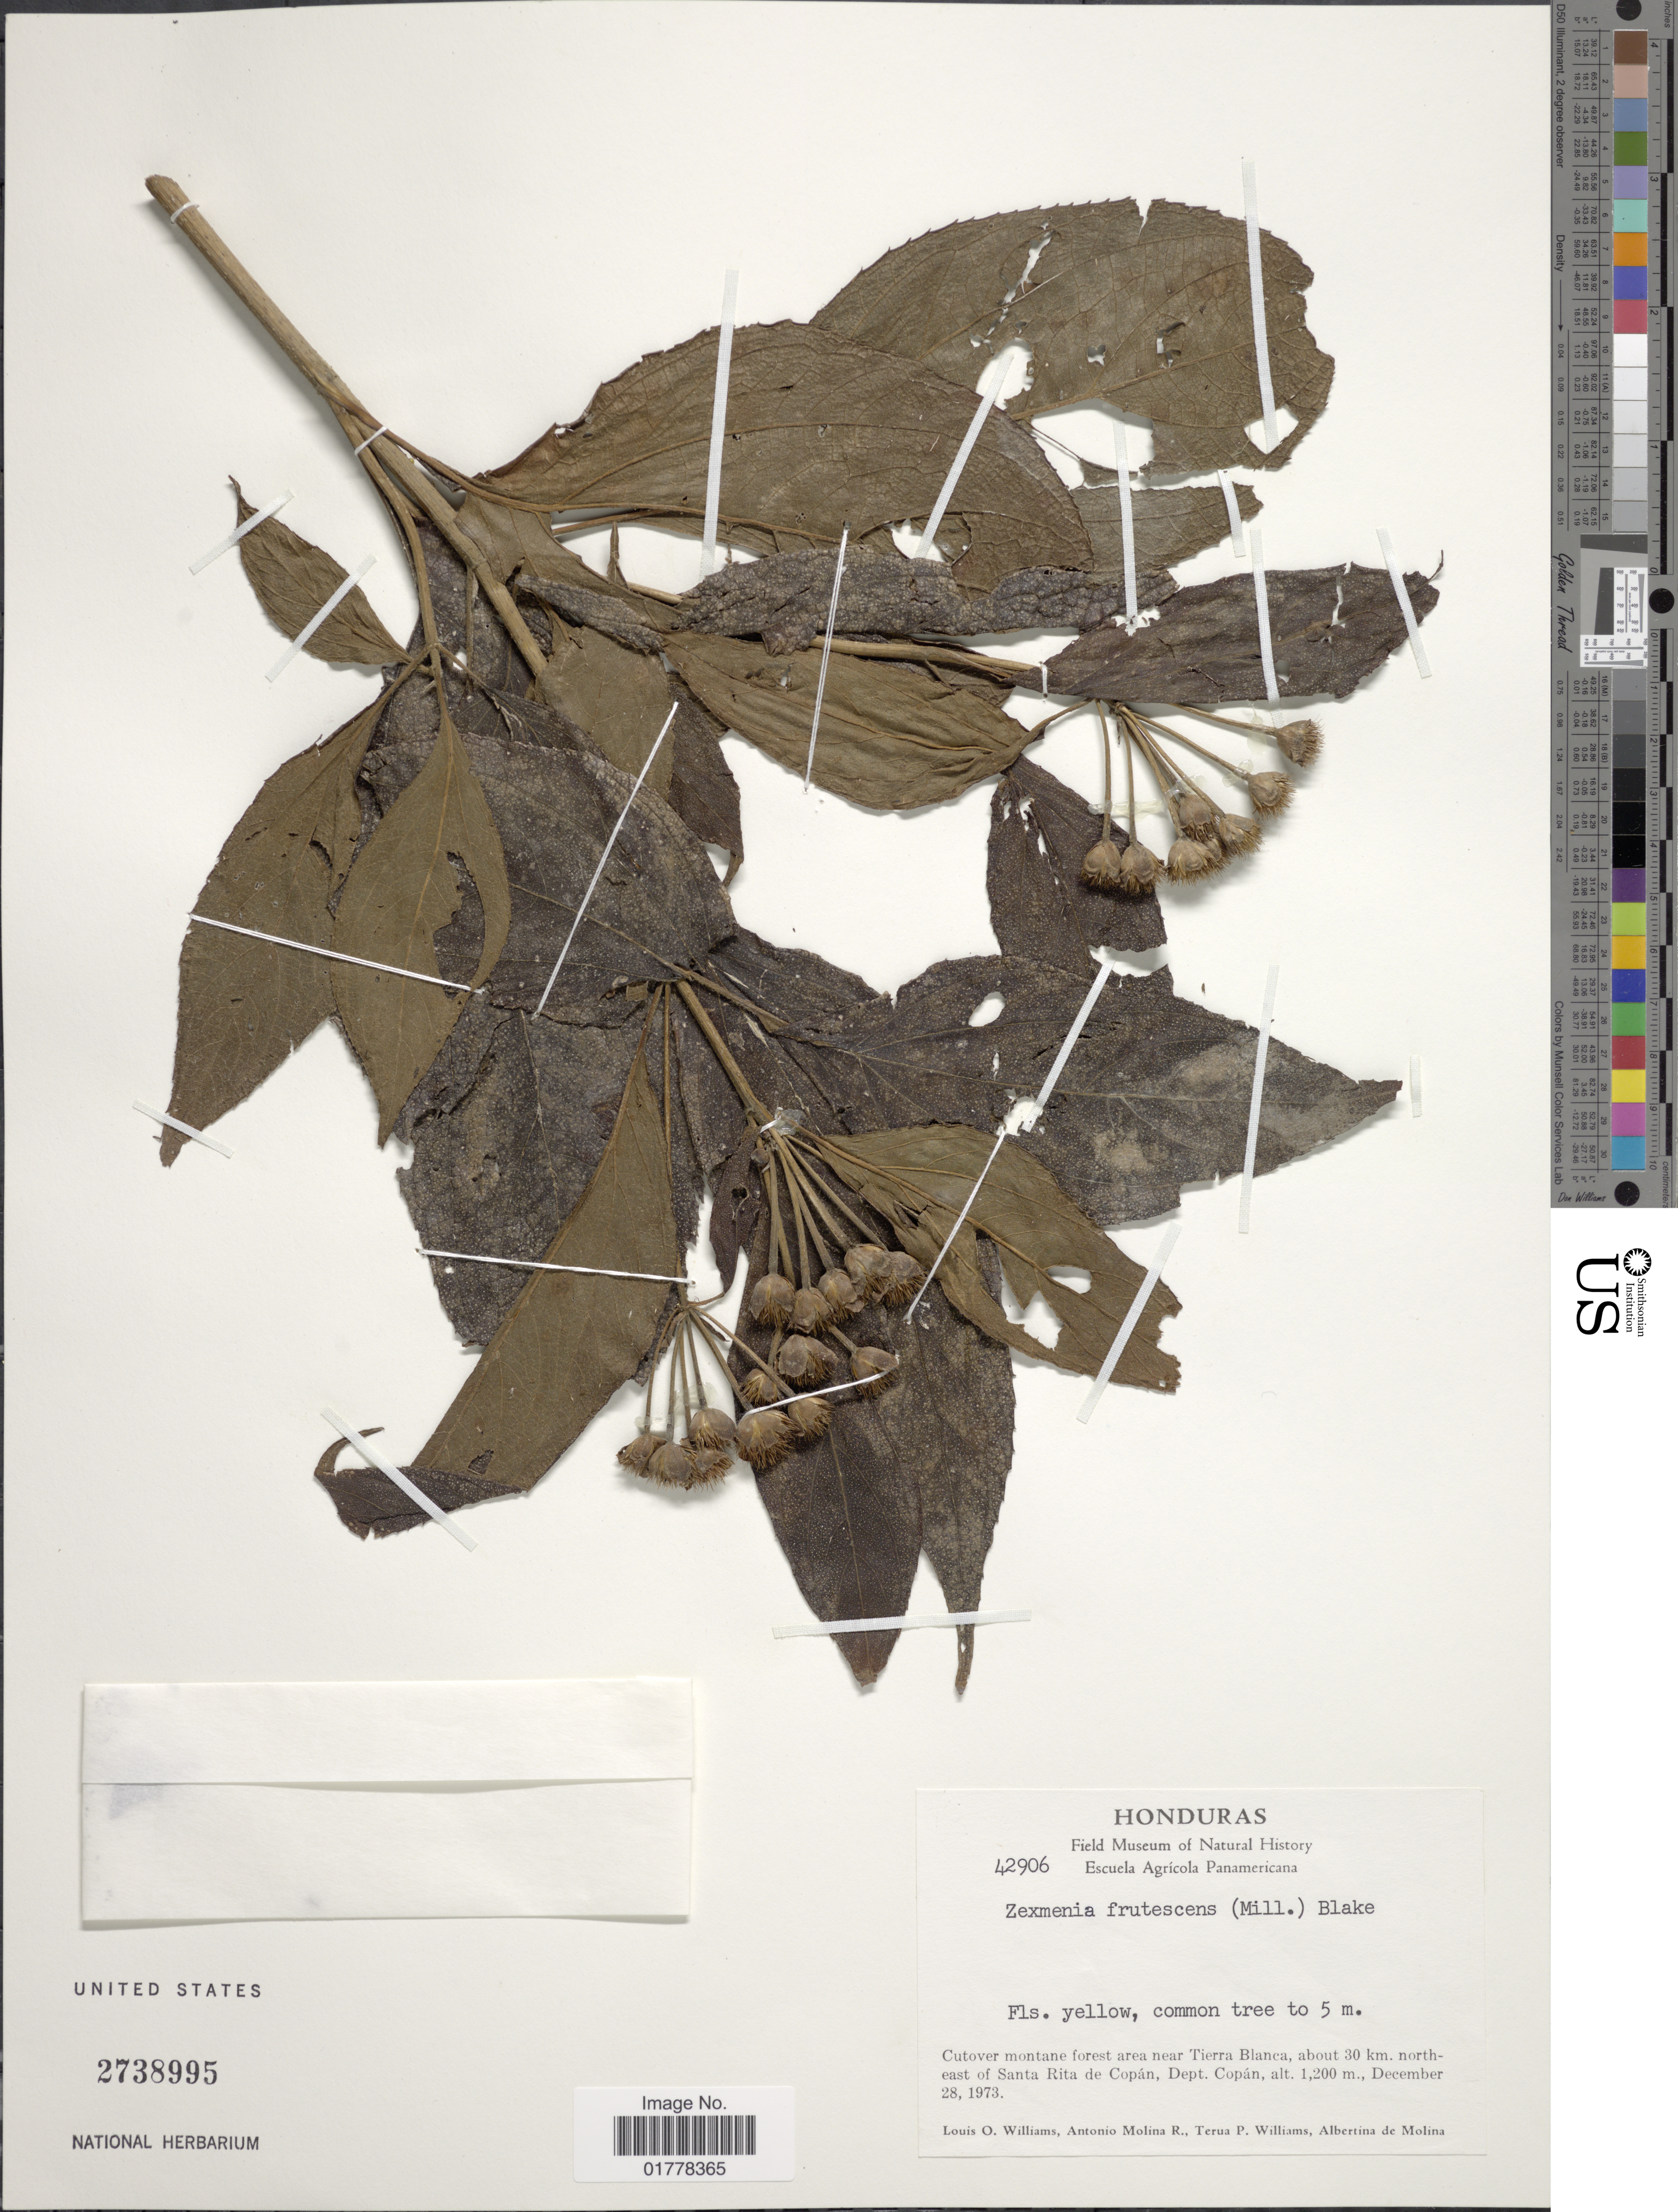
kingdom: Plantae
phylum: Tracheophyta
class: Magnoliopsida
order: Asterales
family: Asteraceae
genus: Lasianthaea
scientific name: Lasianthaea fruticosa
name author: (L.) K.M. Becker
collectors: L. O. Williams, A. Molina R., T. P. Williams & A. R. Molina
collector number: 42906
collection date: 1973-12-28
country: Honduras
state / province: Copán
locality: Cutover montane forest area near Tierra Blanca, about 30 km. north-east of Santa Rita de Copán, Dept. Copán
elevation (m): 1200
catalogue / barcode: US 2738995